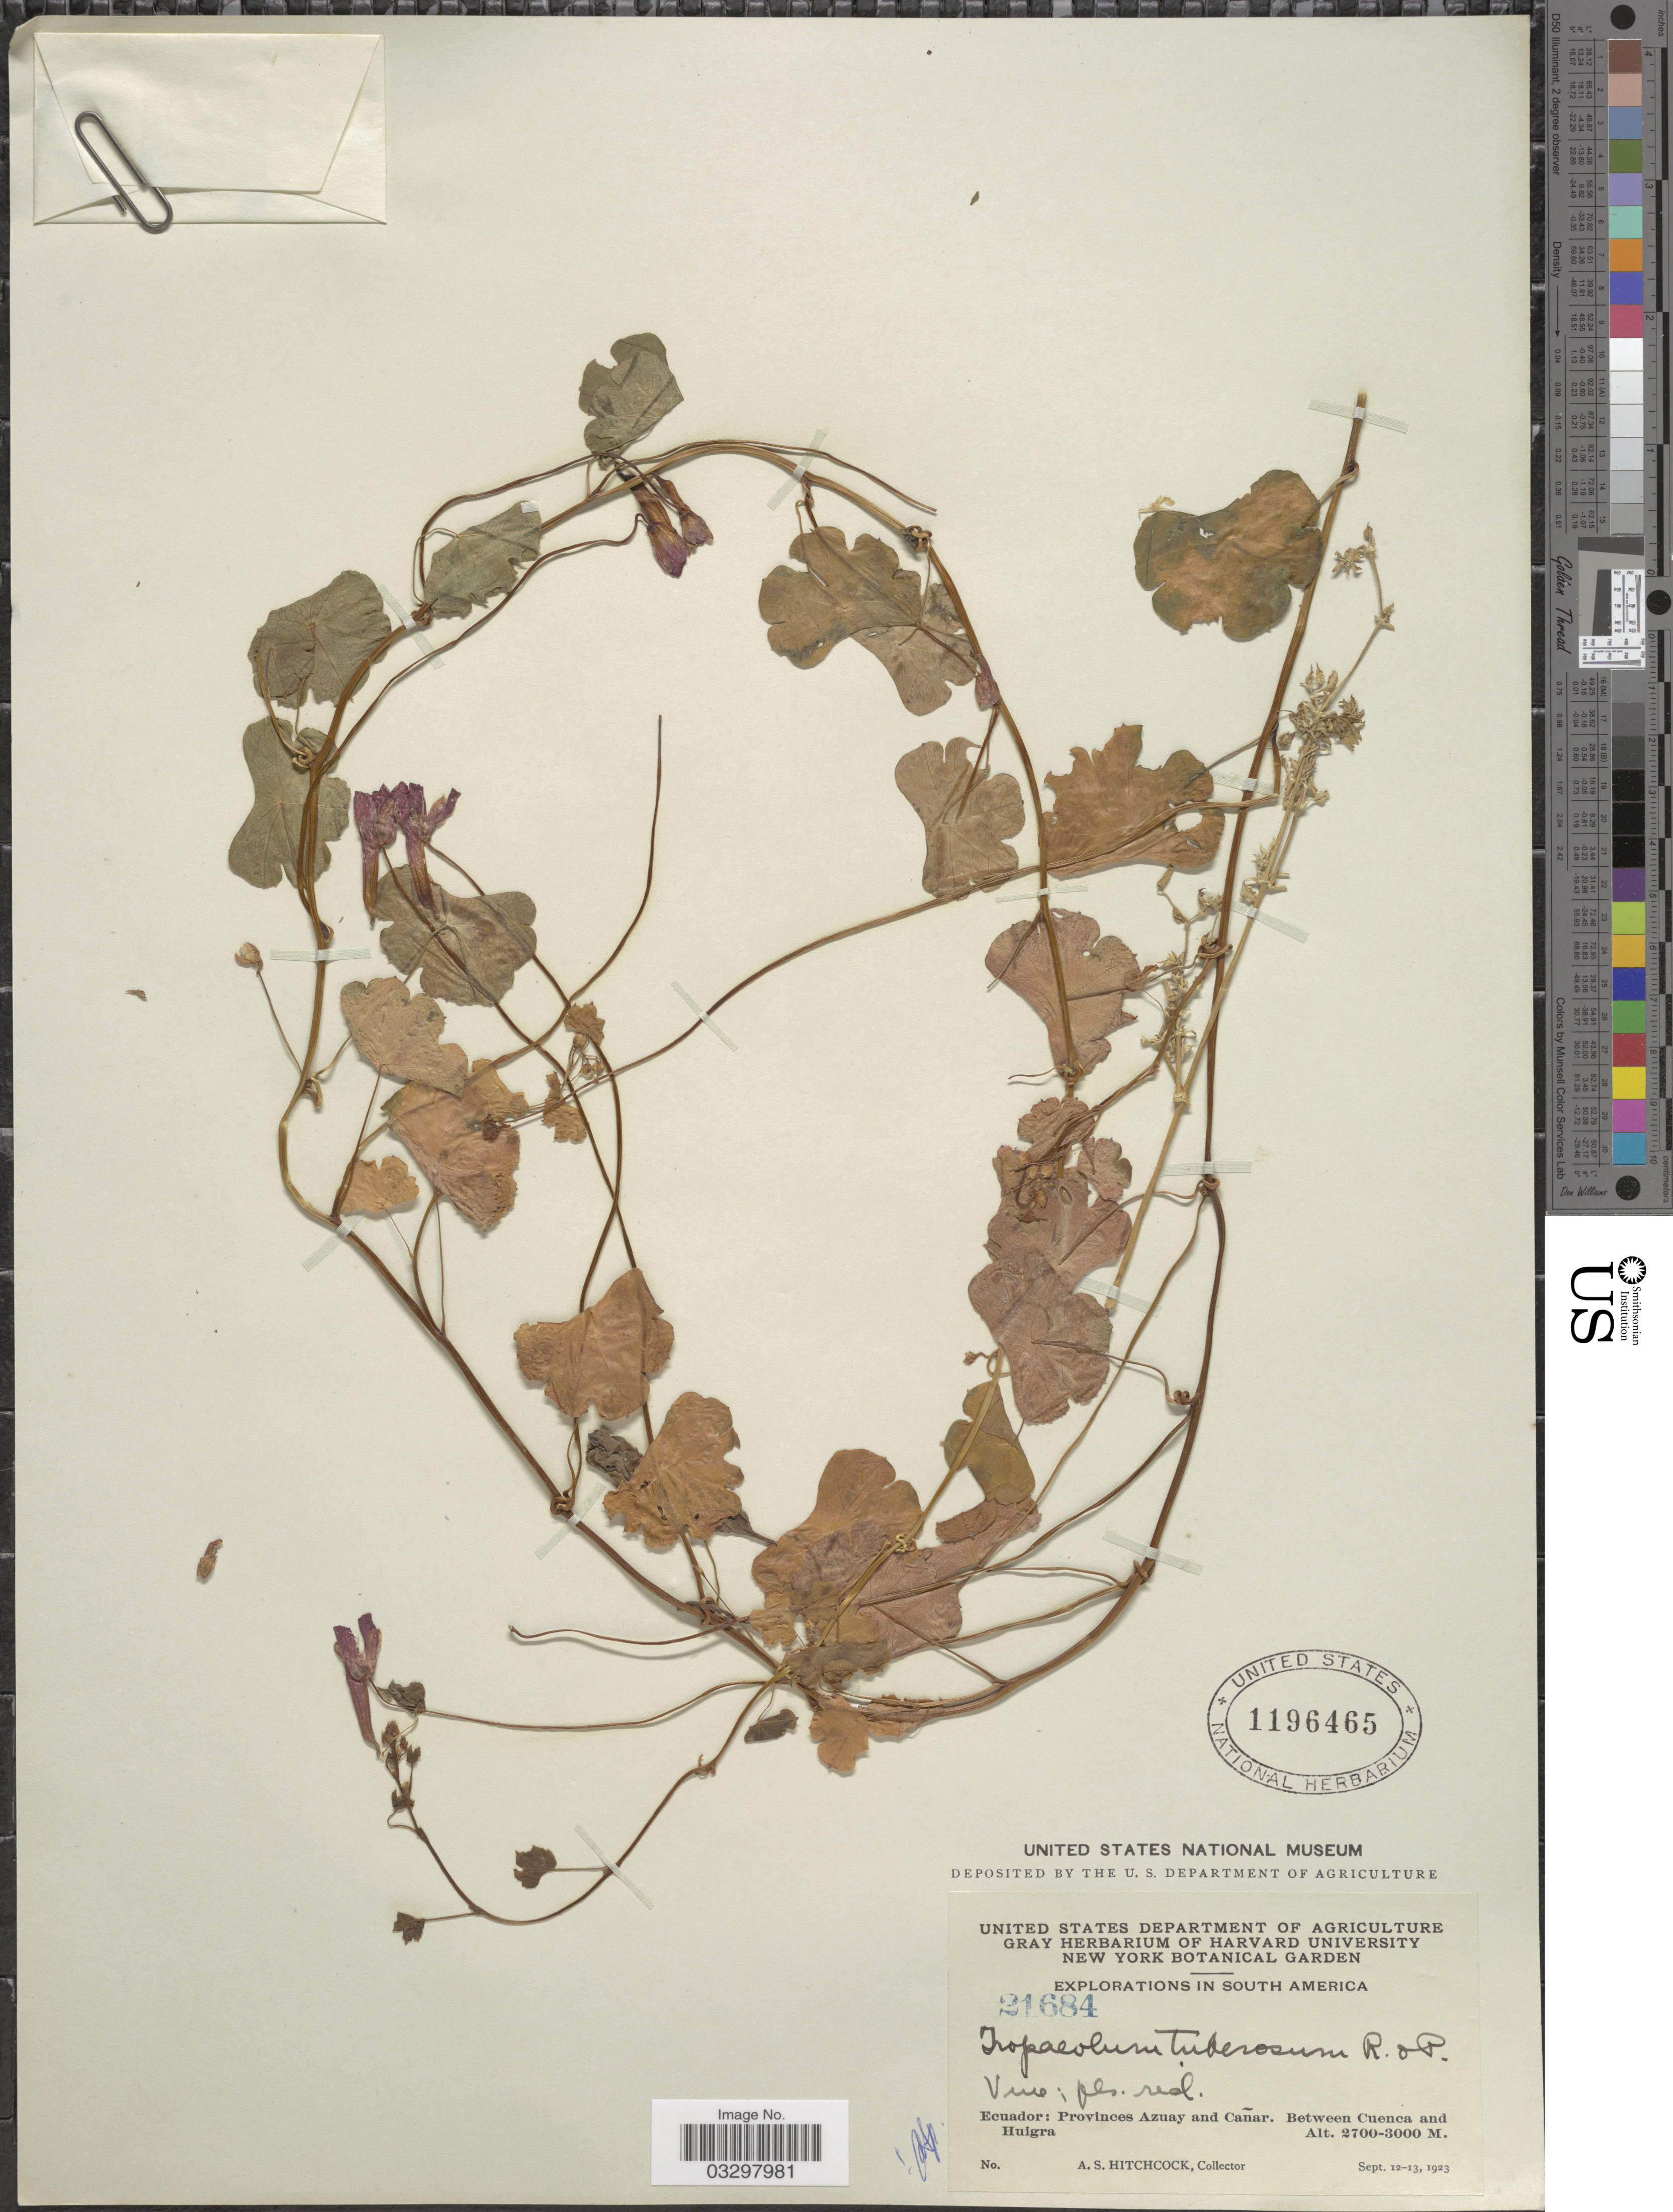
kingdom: Plantae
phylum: Tracheophyta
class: Magnoliopsida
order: Brassicales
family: Tropaeolaceae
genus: Tropaeolum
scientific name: Tropaeolum tuberosum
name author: Ruiz & Pav.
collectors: A. S. Hitchcock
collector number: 21684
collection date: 1923-09-12/1923-09-13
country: Ecuador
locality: Provinces Azuay and Cañar. Between Cuenca and Huigra.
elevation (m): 2700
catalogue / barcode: US 1196465